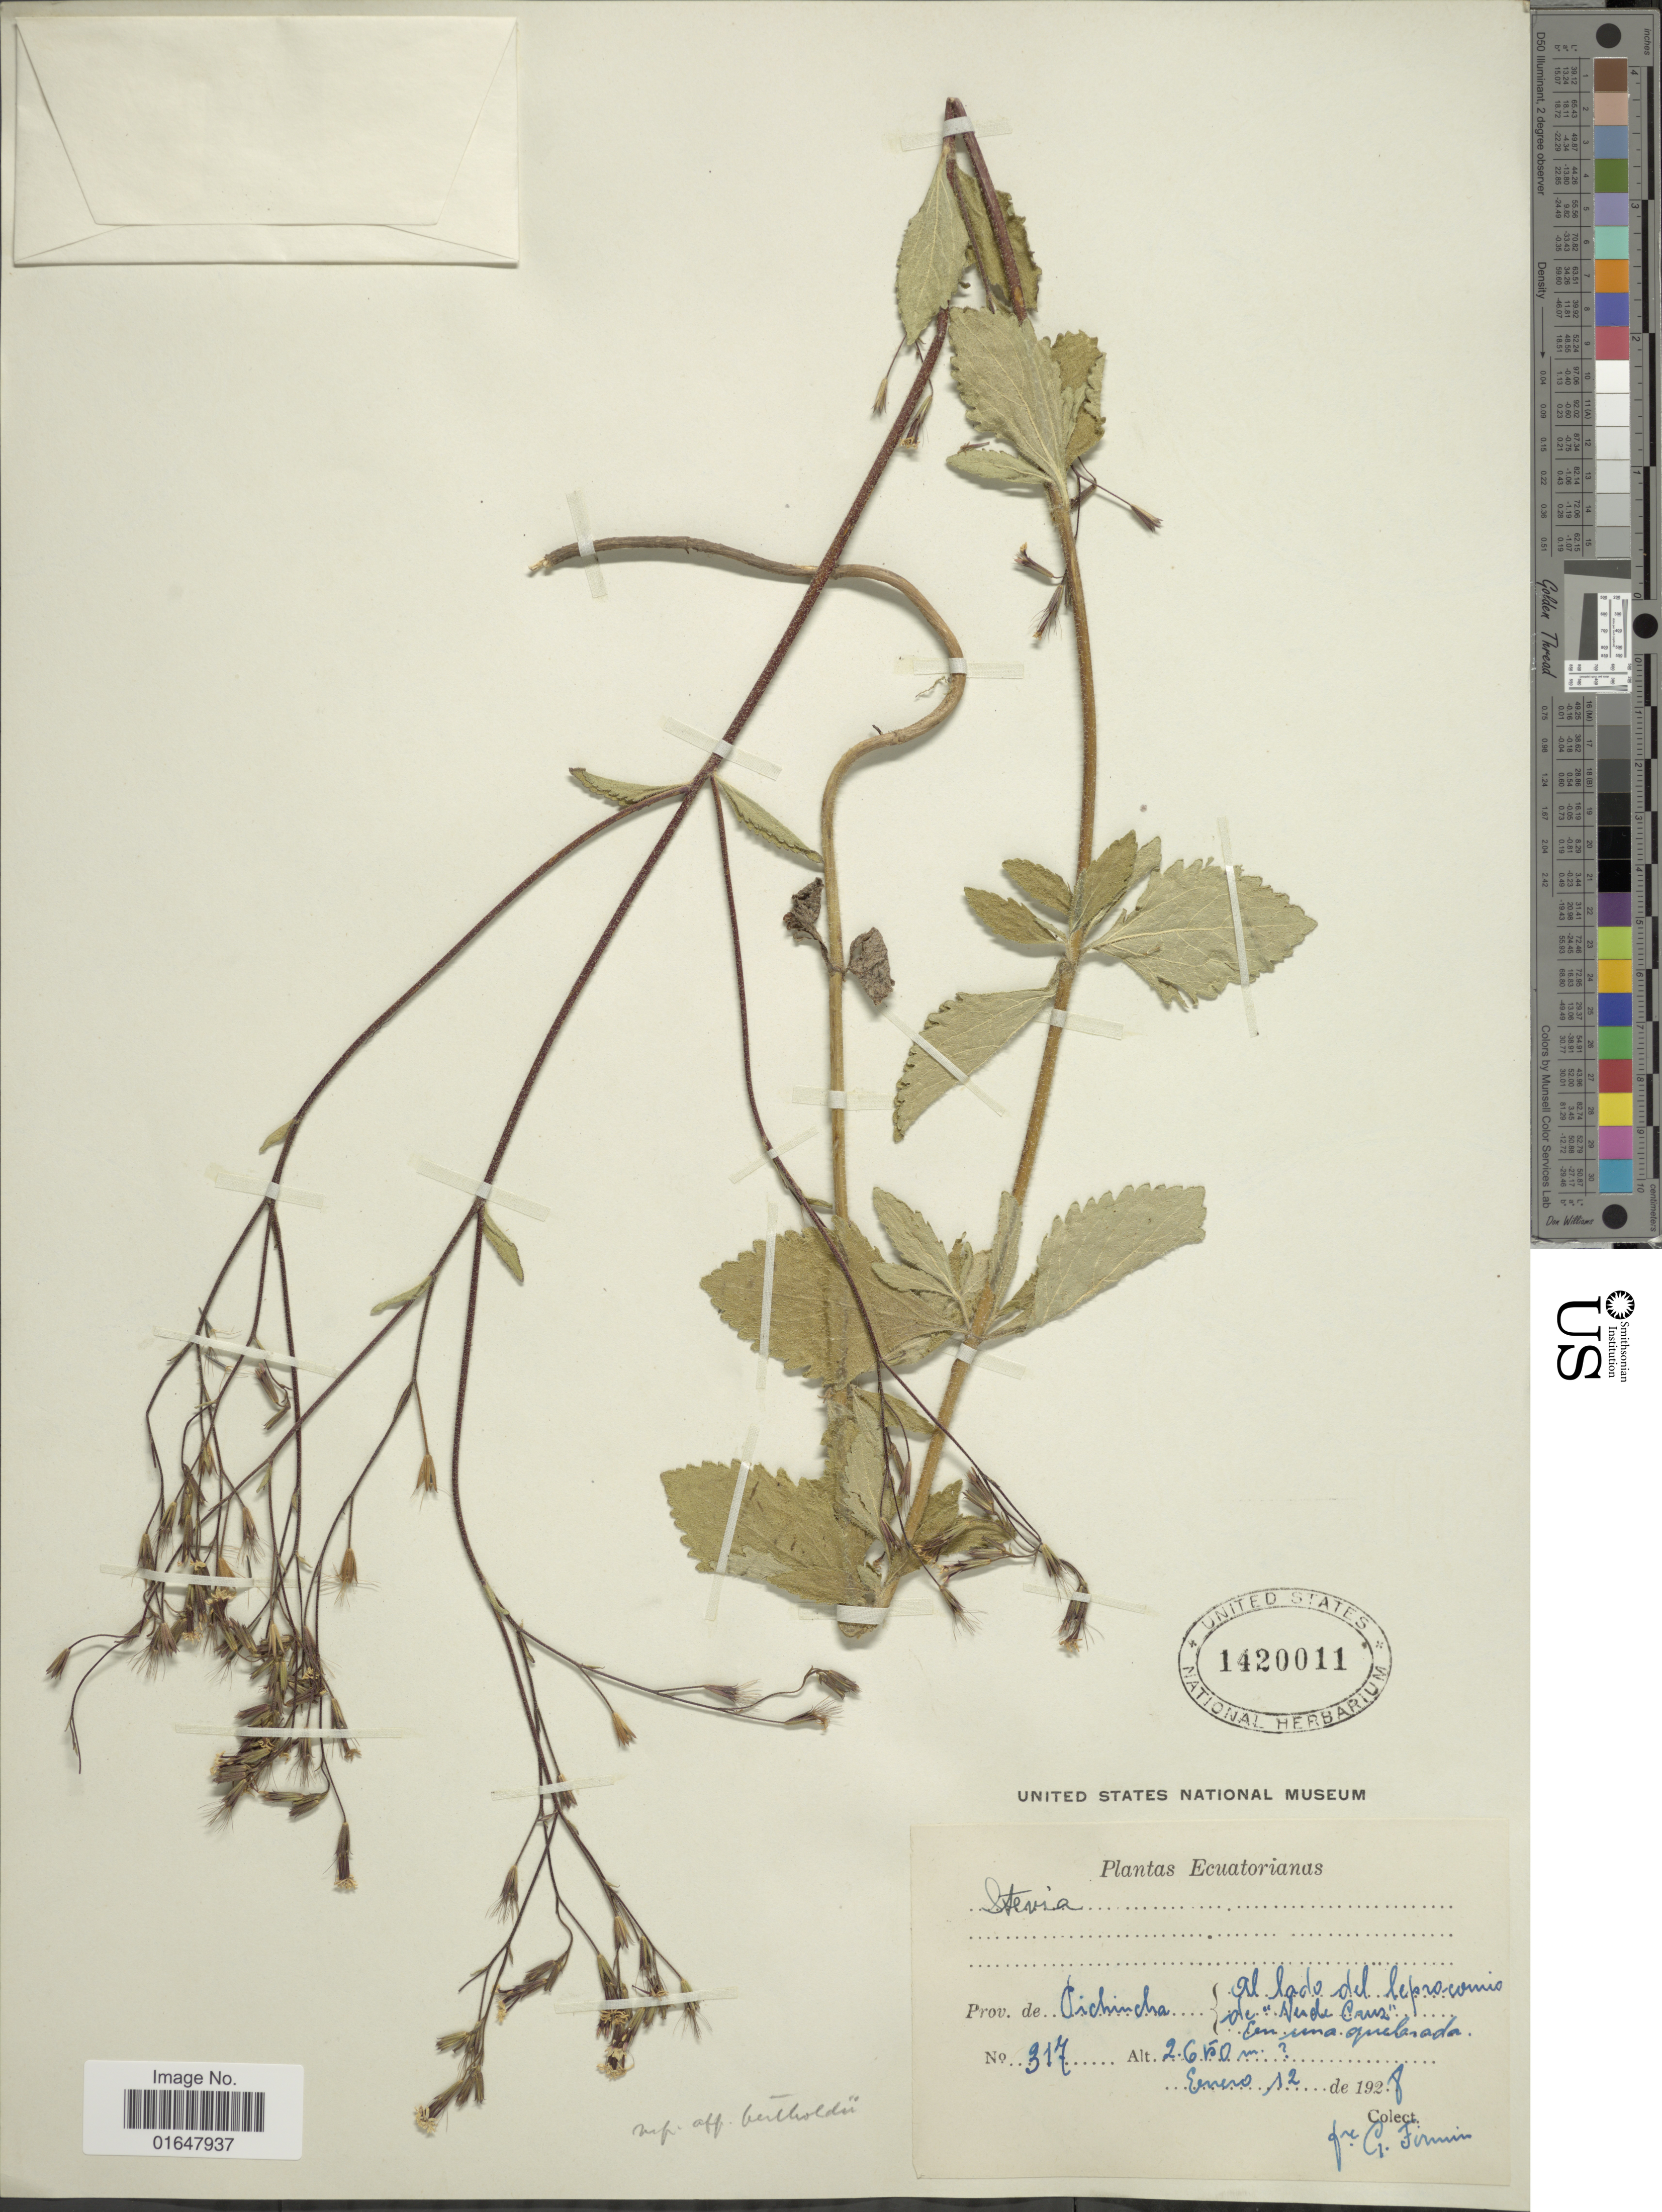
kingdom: Plantae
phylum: Tracheophyta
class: Magnoliopsida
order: Asterales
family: Asteraceae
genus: Stevia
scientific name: Stevia elatior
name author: Kunth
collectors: F. Firmin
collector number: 317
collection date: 1928-01-12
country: Ecuador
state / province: Pichincha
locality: Al lado del leprocomio de Verde Cruz, en una quebrada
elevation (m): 2650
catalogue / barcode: US 1420011